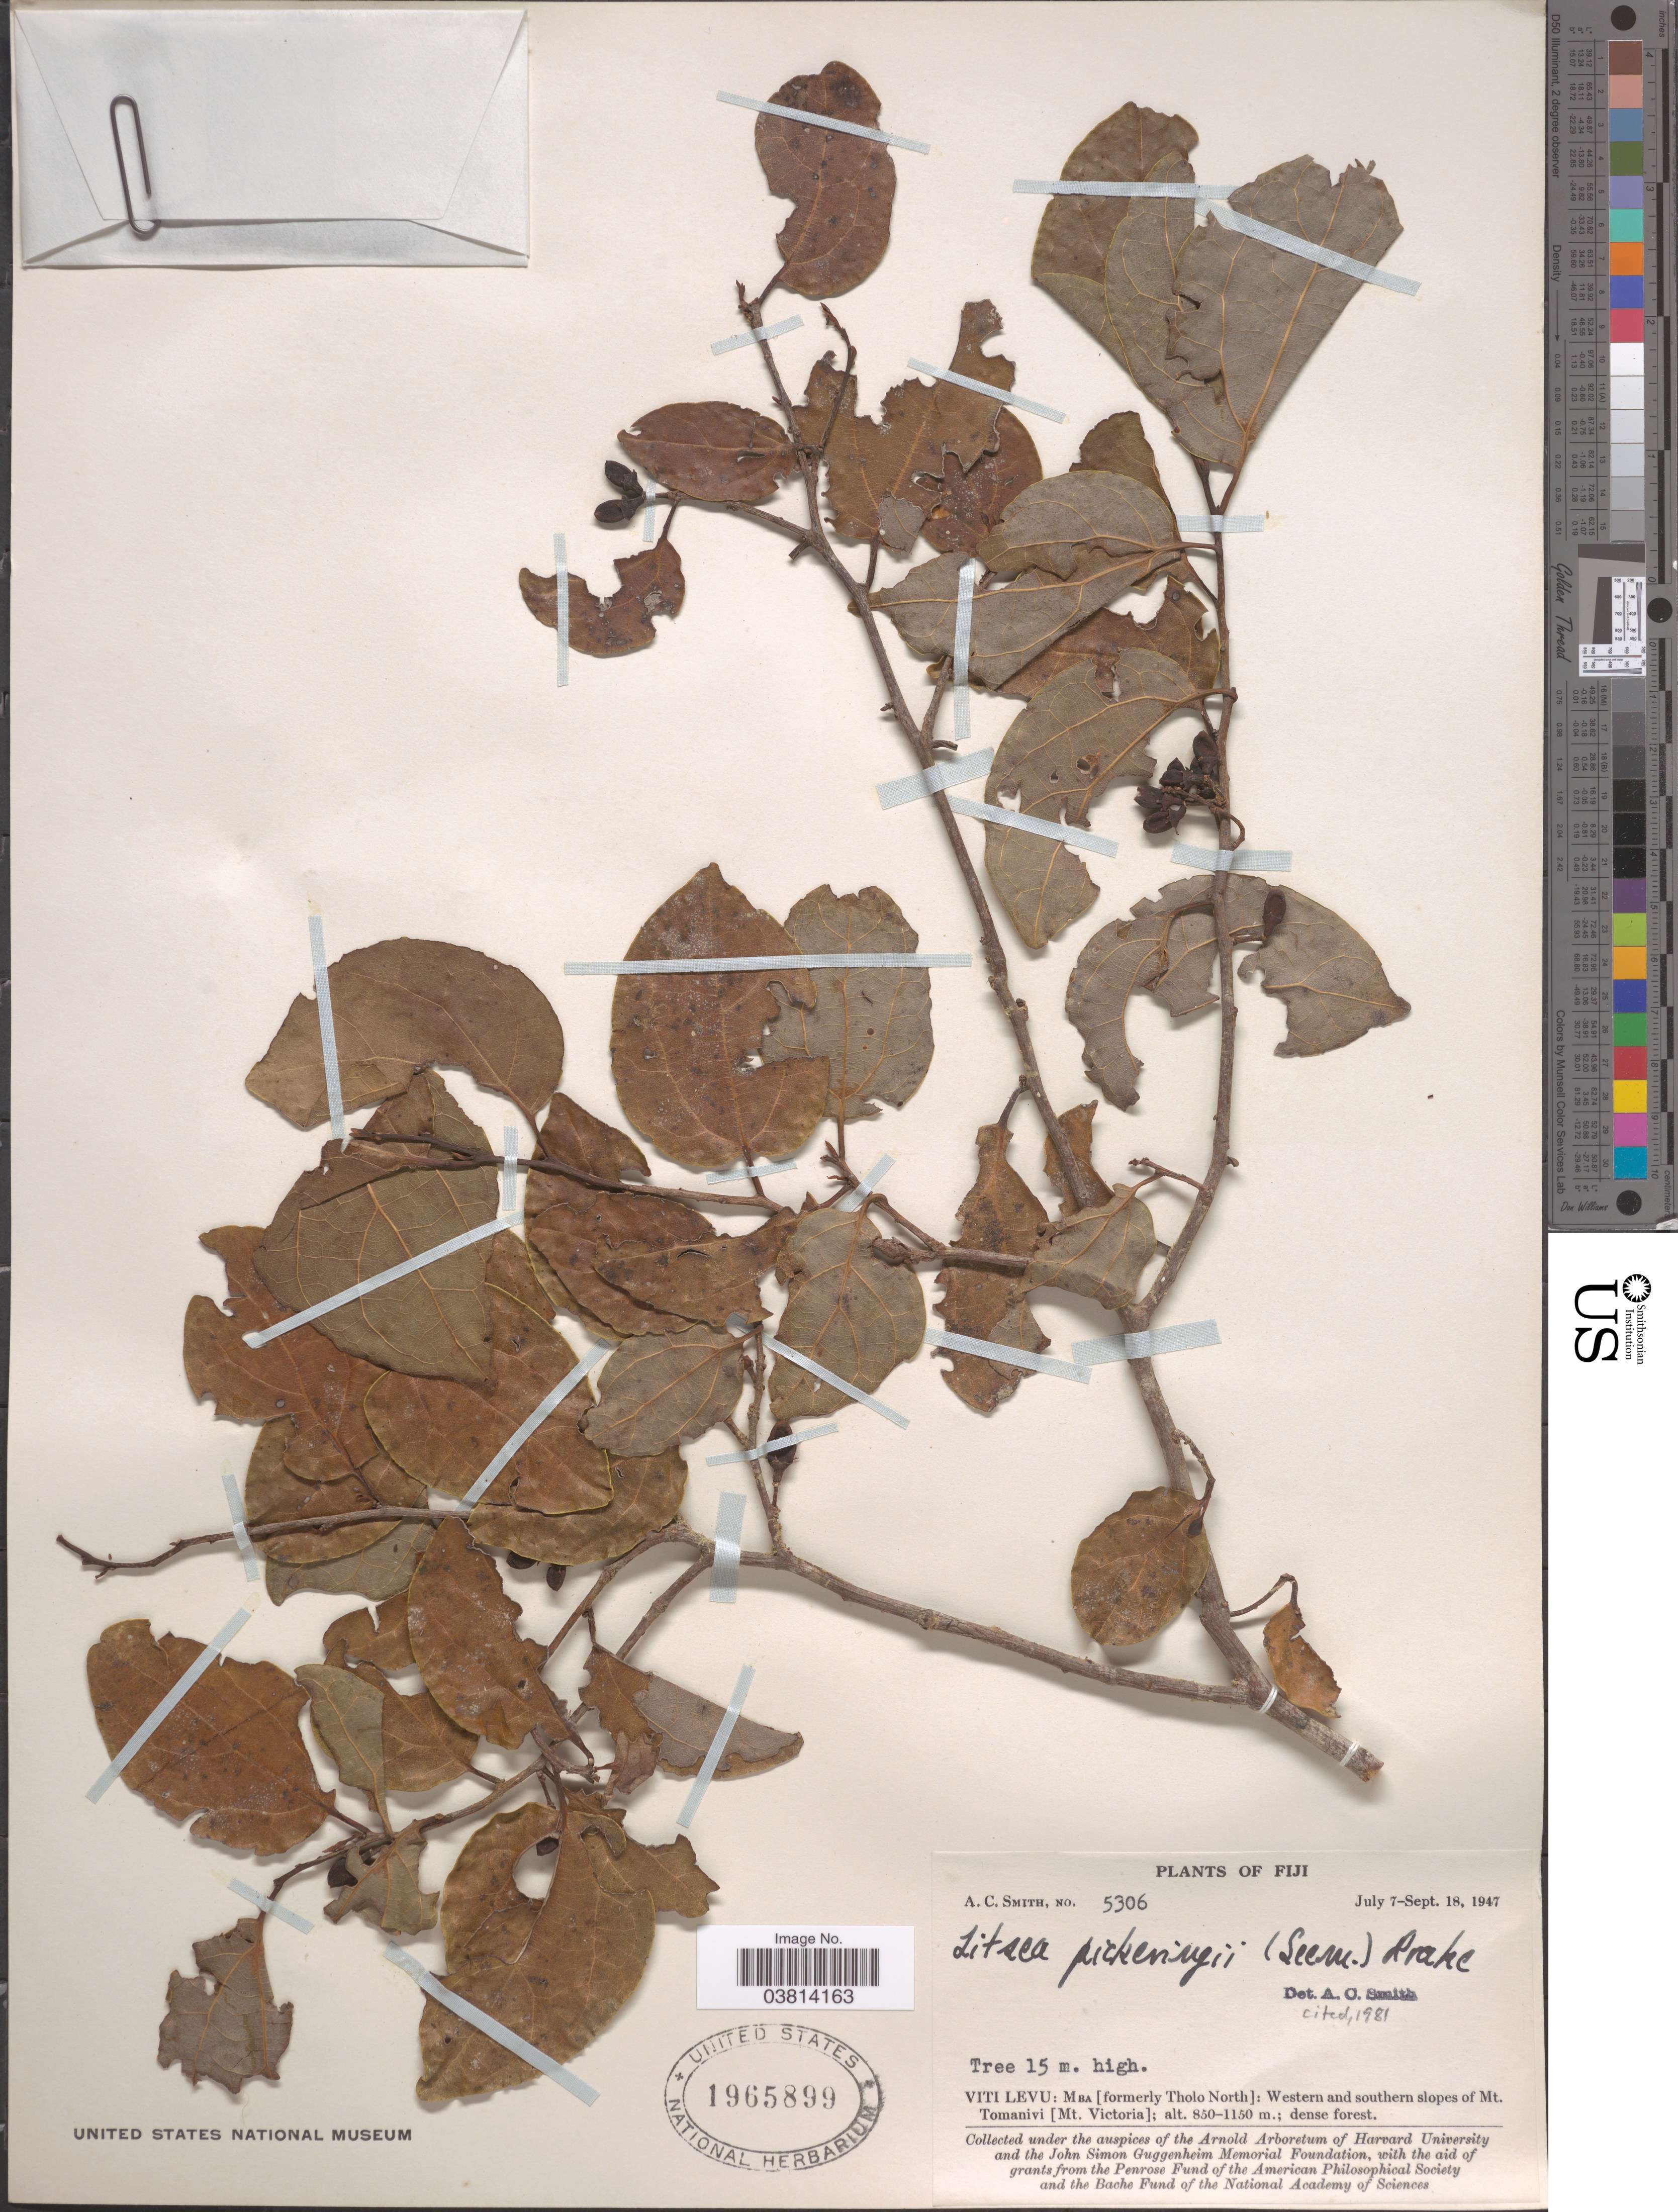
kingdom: Plantae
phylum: Tracheophyta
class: Magnoliopsida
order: Laurales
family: Lauraceae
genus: Litsea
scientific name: Litsea pickeringii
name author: Benth. & Hook. f. ex Drake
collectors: A. C. Smith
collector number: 5306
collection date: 1947-07-07/1947-09-18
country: Fiji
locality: Viti Levu: Mba [formerly Tholo North]: Western and southern slopes of Mt. Tomanivi [Mt. Victoria].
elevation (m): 850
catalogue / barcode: US 1965899